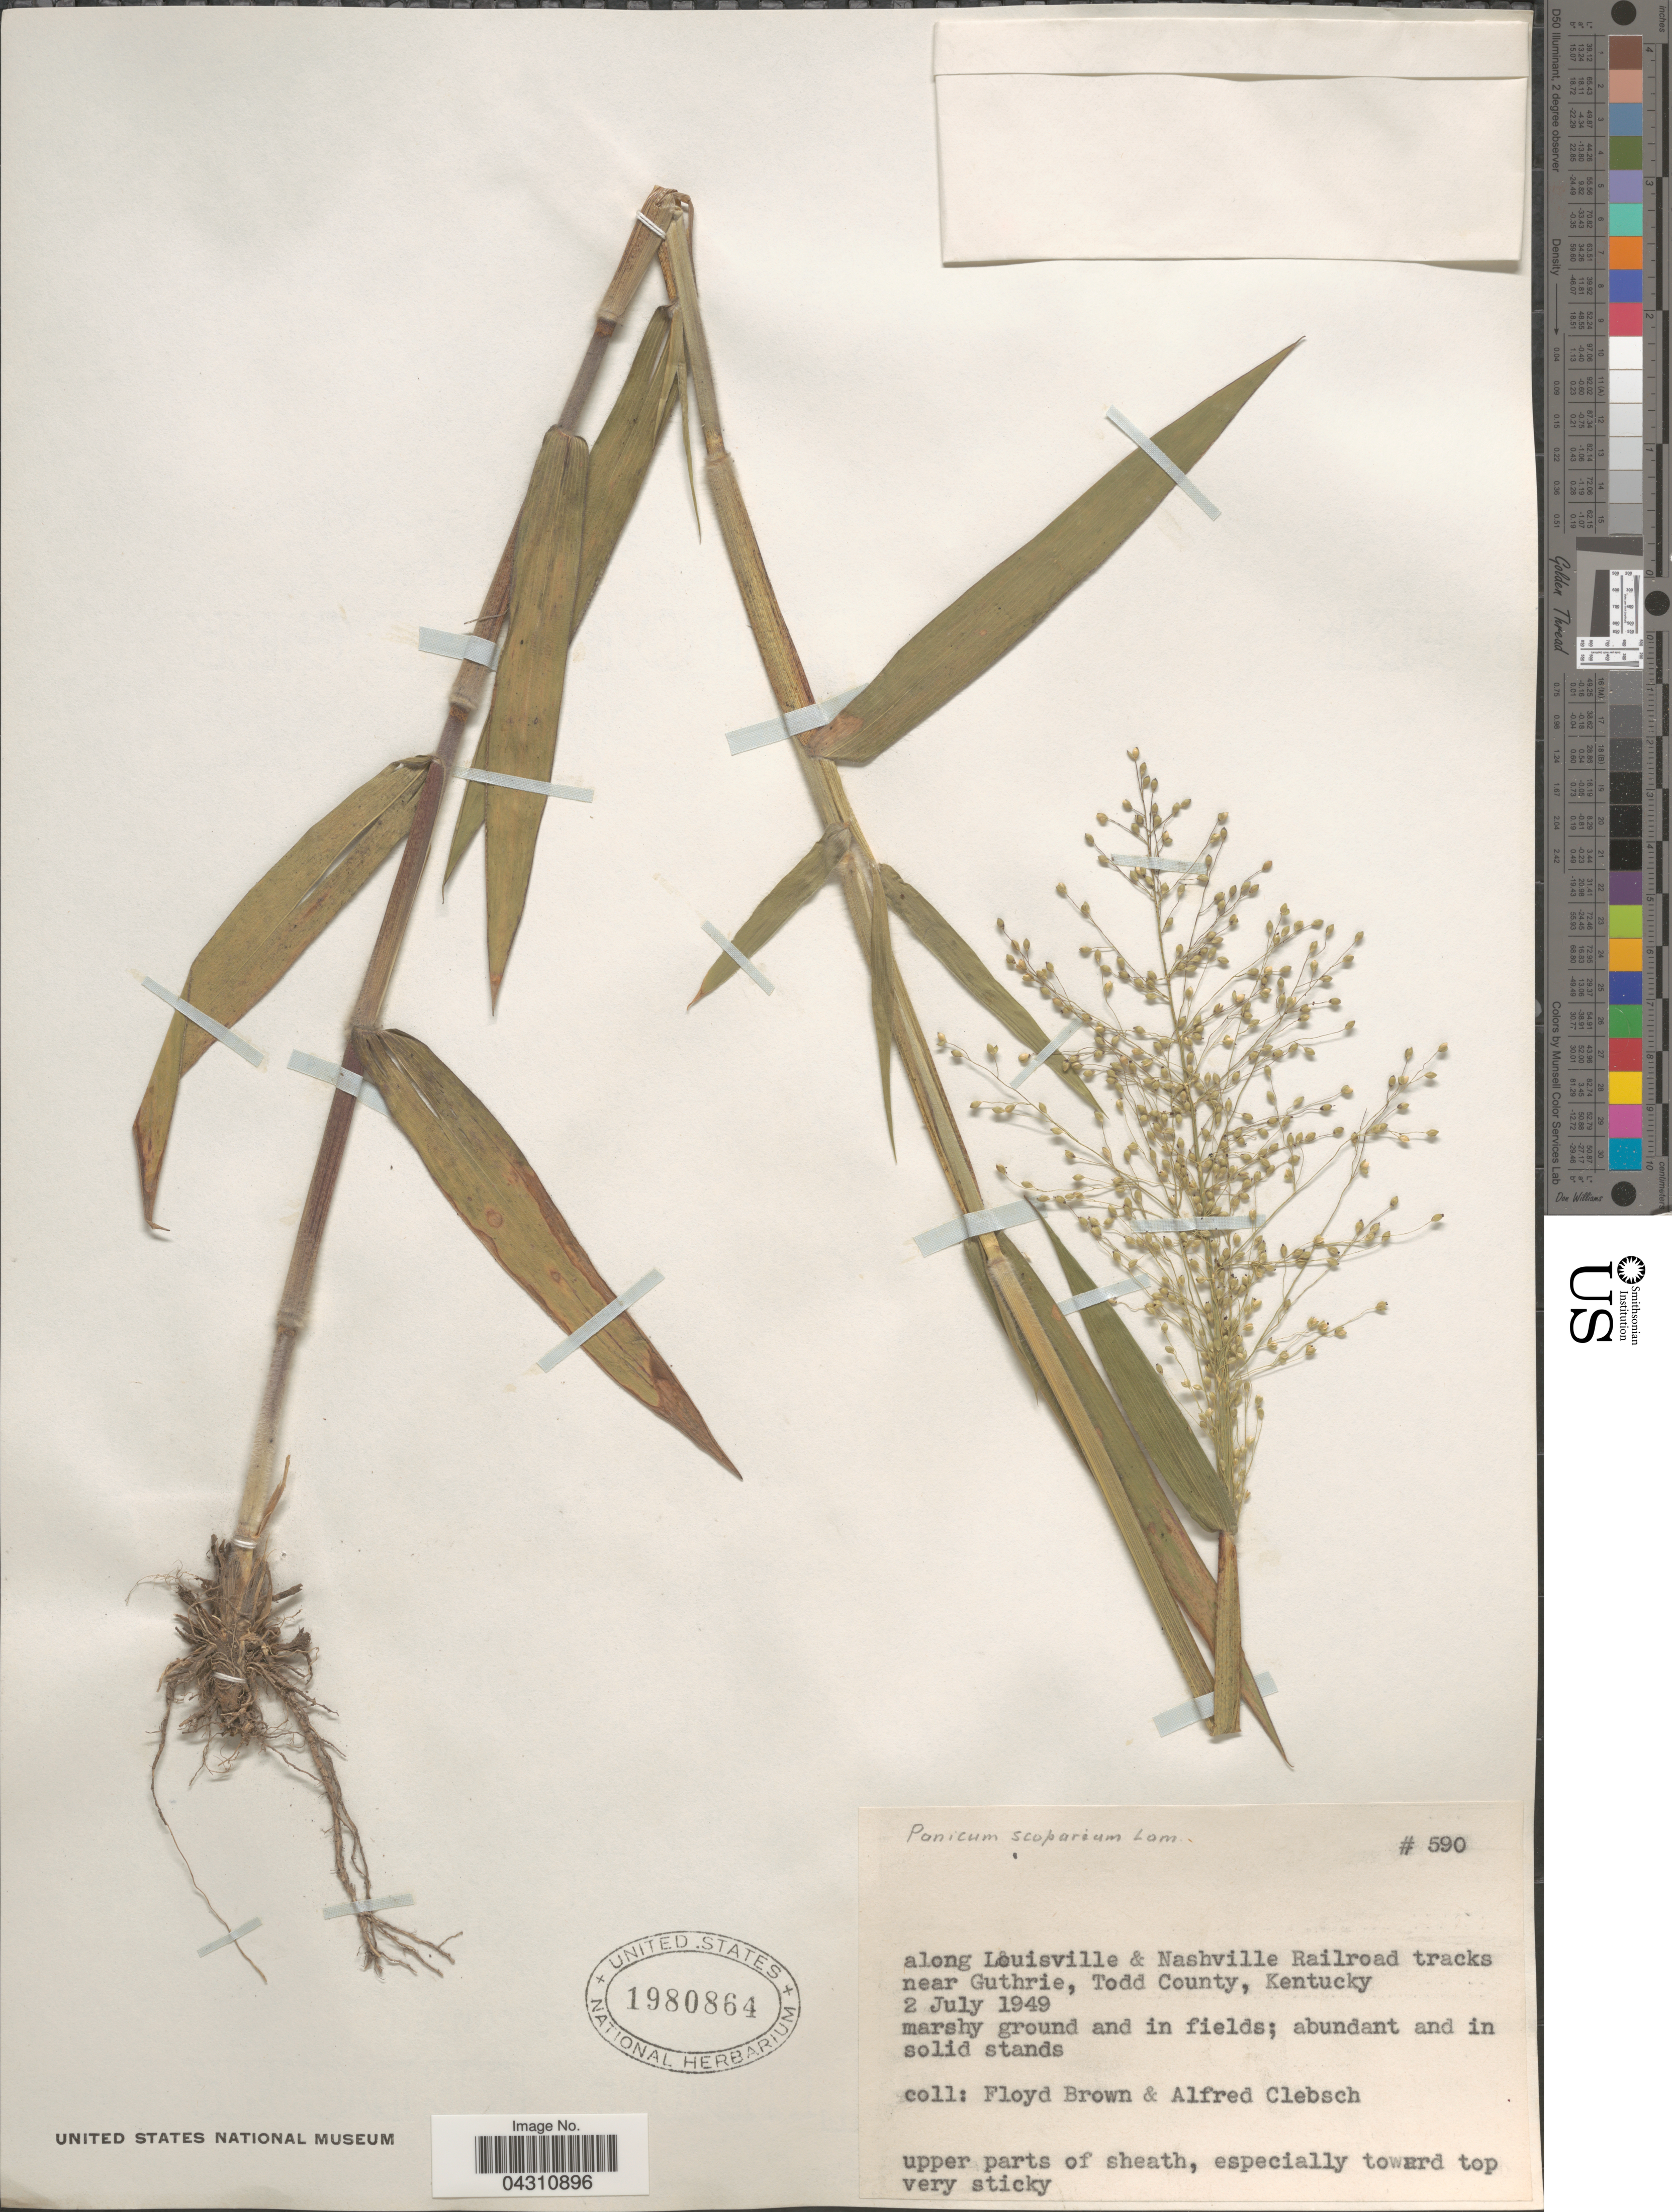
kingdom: Plantae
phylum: Tracheophyta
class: Liliopsida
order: Poales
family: Poaceae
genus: Dichanthelium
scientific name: Dichanthelium scoparium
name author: (Lam.) Gould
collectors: F. Brown & A. Clebsch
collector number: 590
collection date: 1949-07-02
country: United States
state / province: Kentucky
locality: Along Louisville & Nashville Railroad tracks near Guthrie, Todd County.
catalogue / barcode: US 1980864